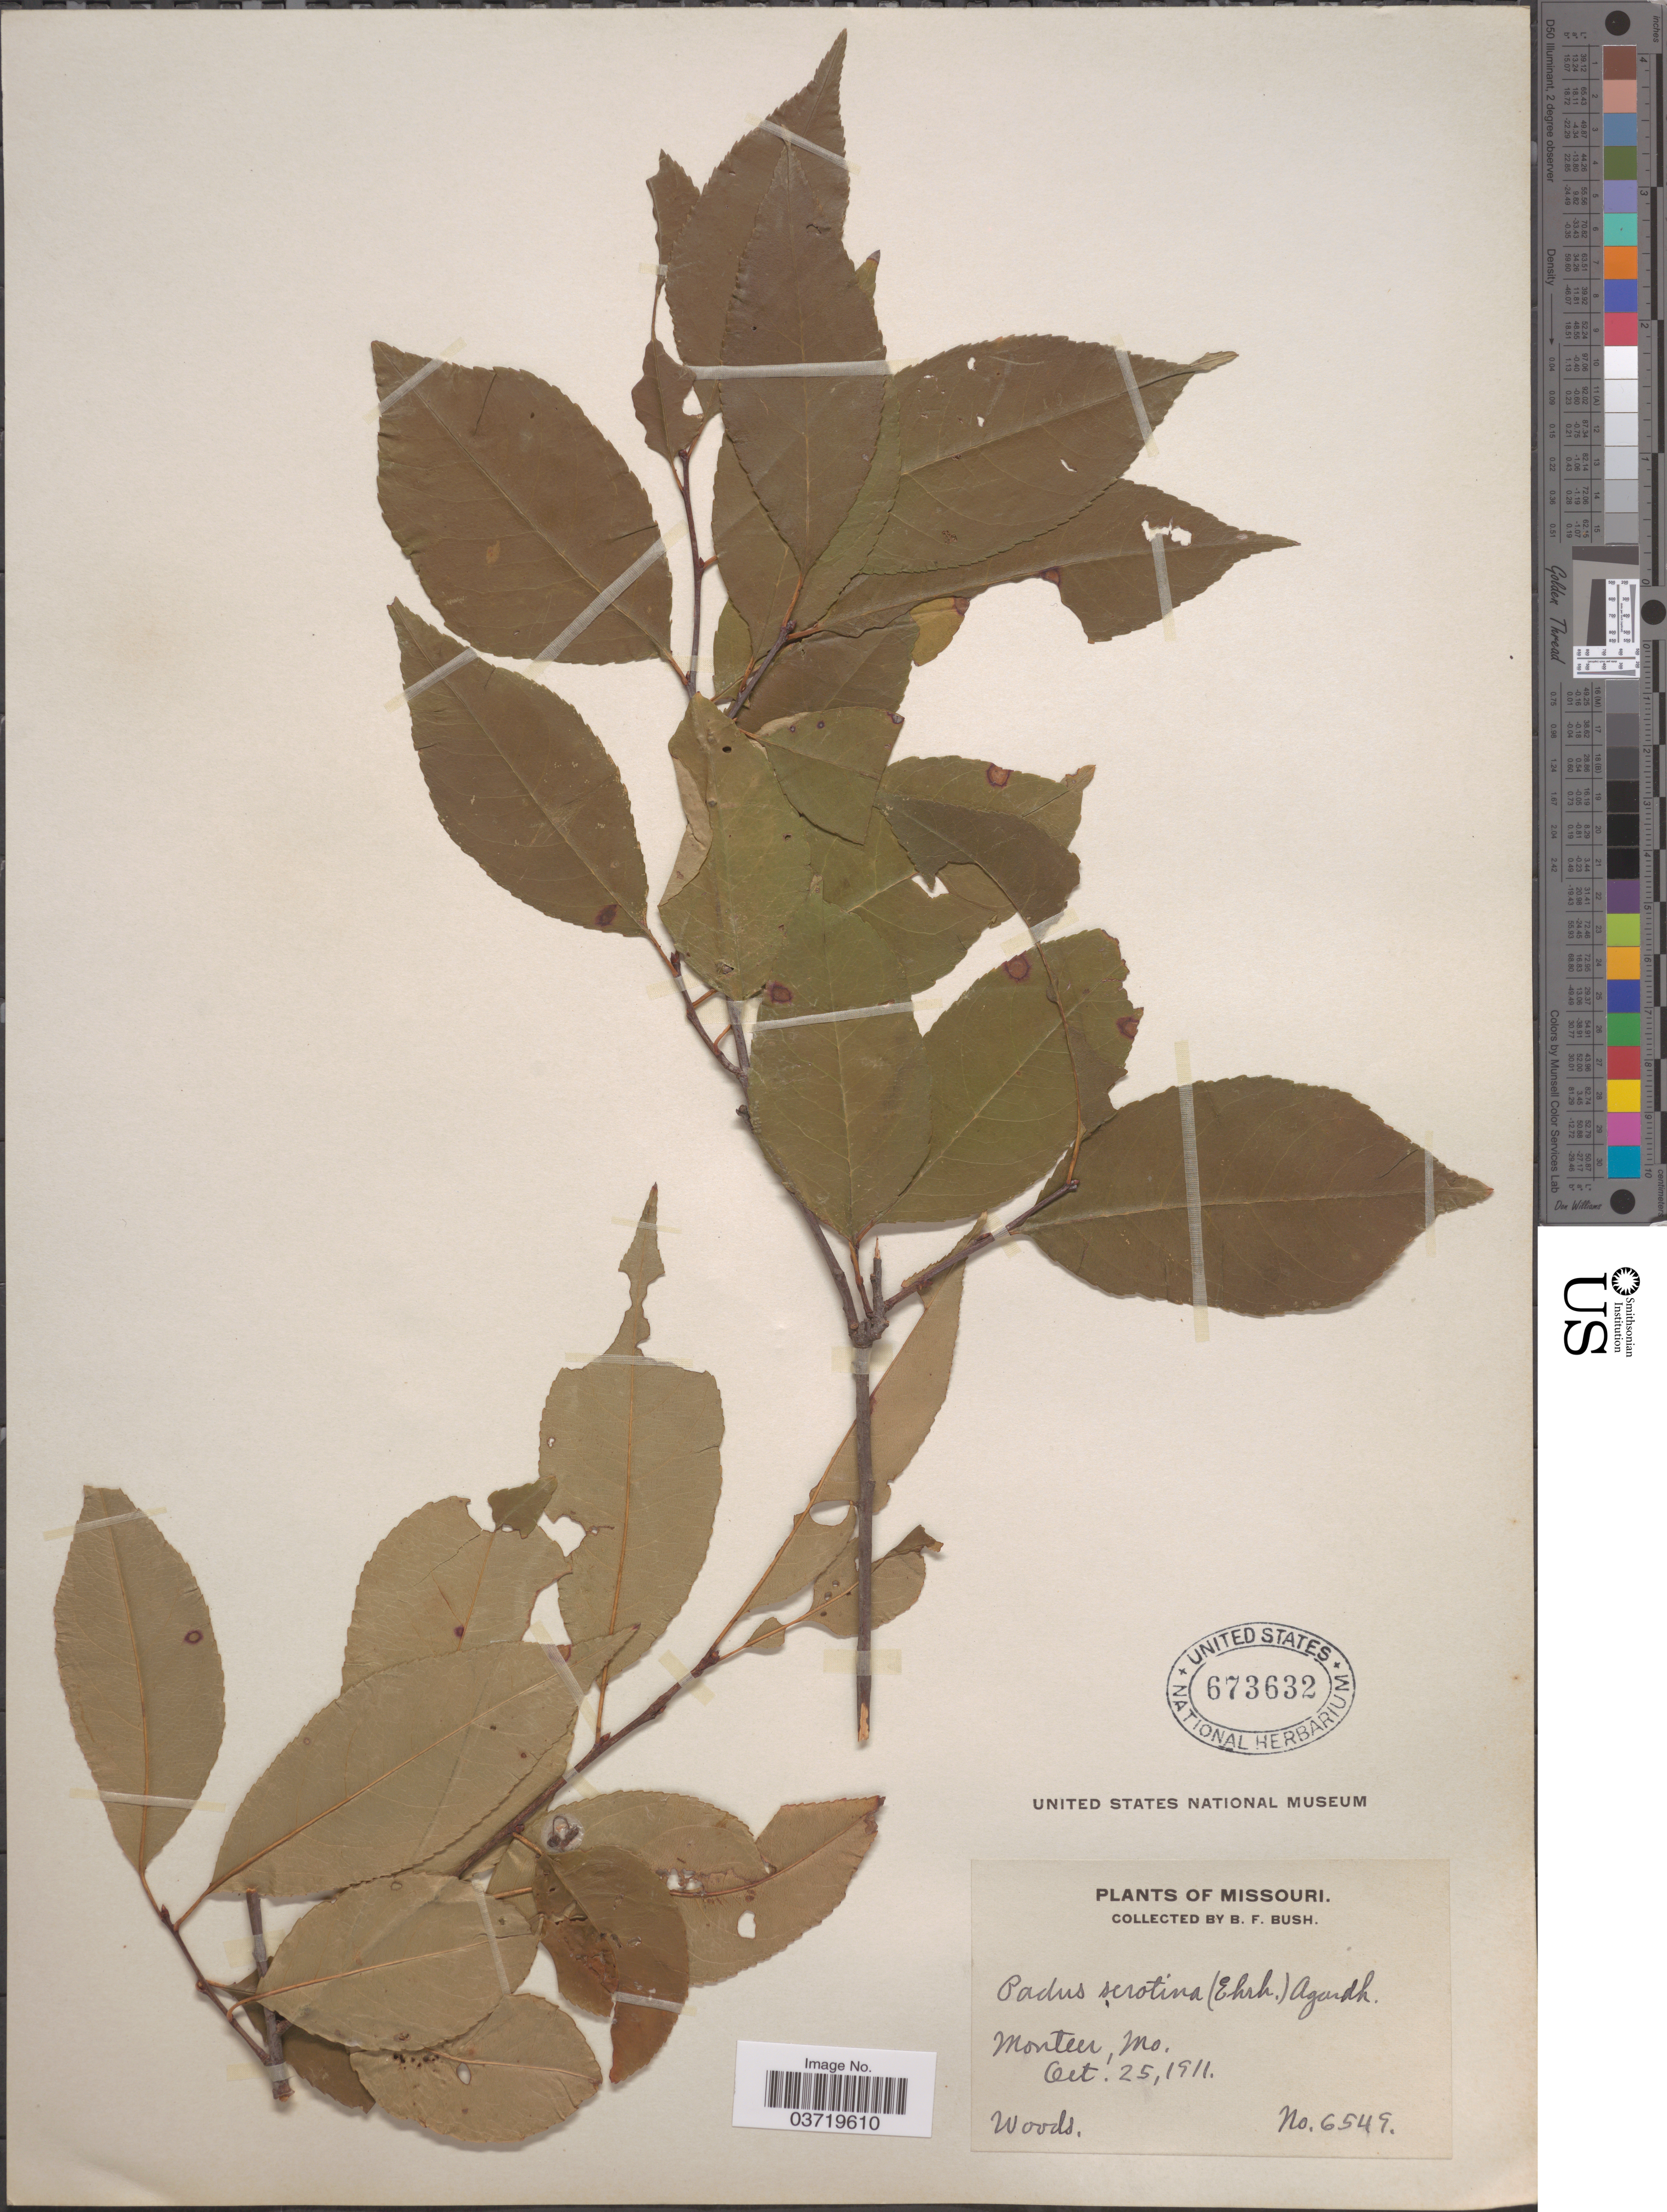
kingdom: Plantae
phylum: Tracheophyta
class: Magnoliopsida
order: Rosales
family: Rosaceae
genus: Prunus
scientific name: Prunus serotina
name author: Ehrh.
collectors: B. F. Bush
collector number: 6549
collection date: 1911-10-25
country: United States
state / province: Missouri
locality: Monteer.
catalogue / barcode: US 673632